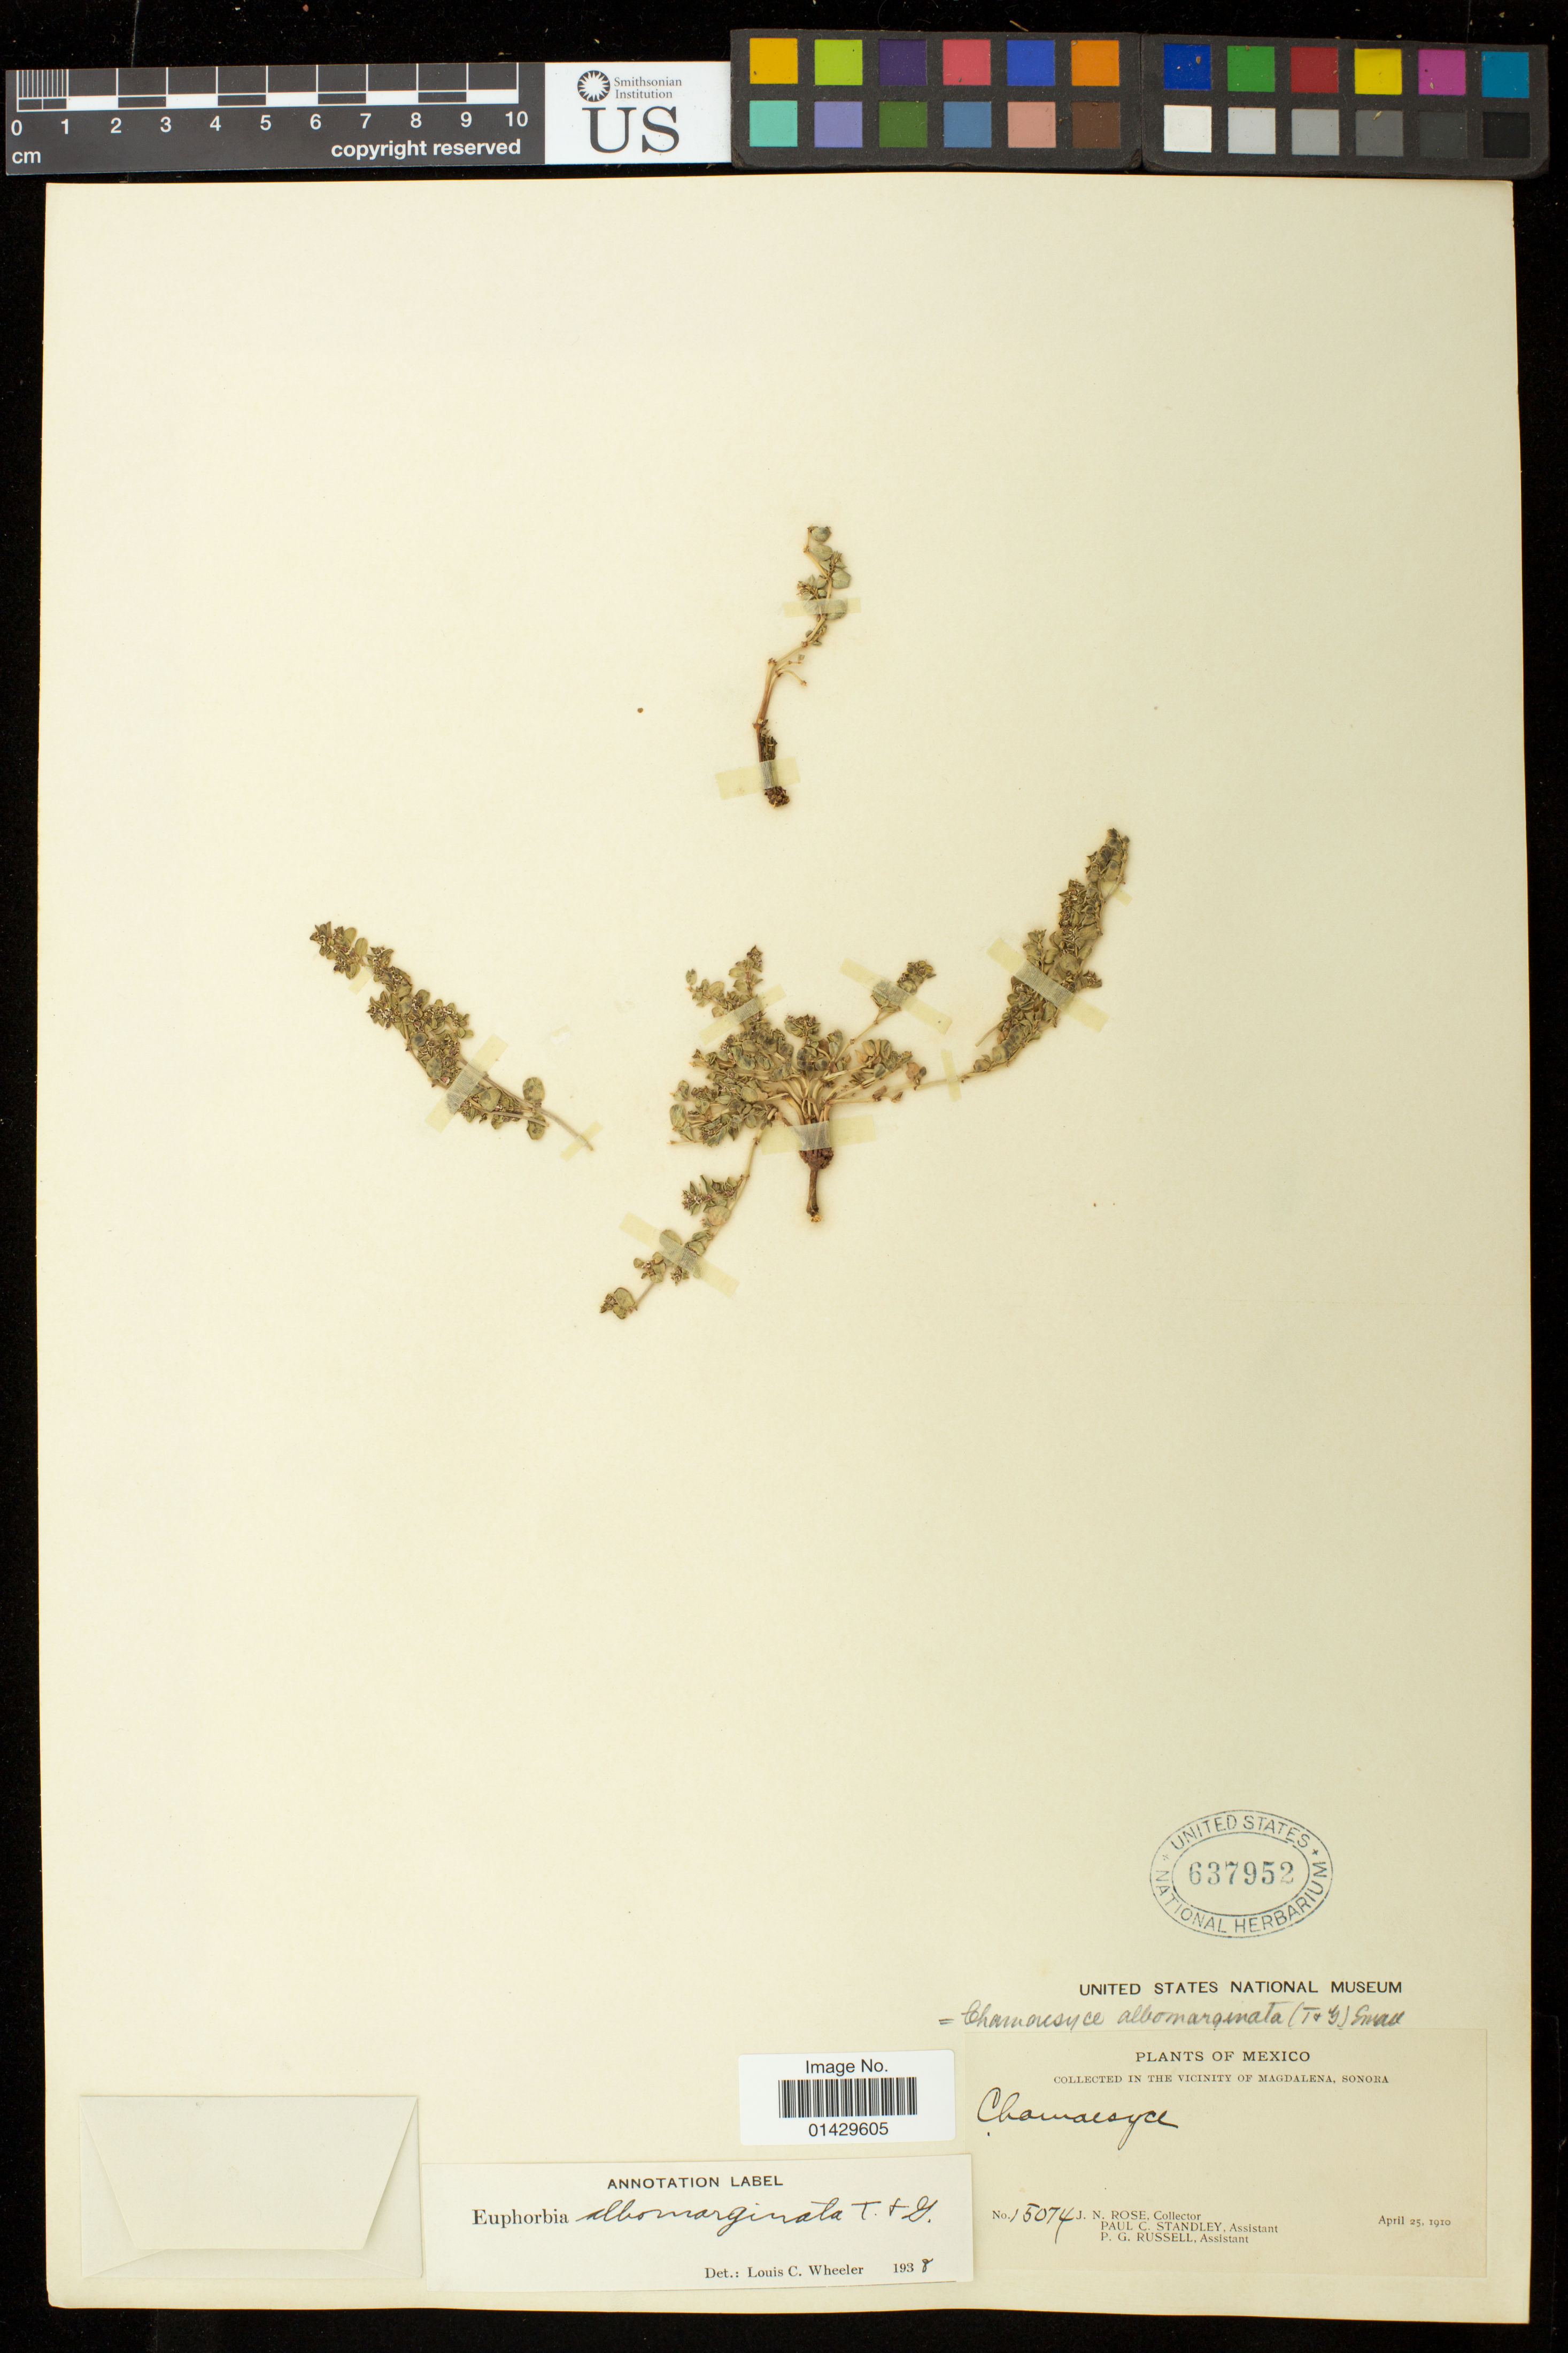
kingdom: Plantae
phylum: Tracheophyta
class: Magnoliopsida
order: Malpighiales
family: Euphorbiaceae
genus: Euphorbia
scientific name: Euphorbia albomarginata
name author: Torr. & A. Gray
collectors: J. N. Rose, P. C. Standley & P. G. Russell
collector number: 15074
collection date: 1910-04-25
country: Mexico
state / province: Sonora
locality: Vicinity of Magdalena [Magdalena de Kino]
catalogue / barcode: US 637952